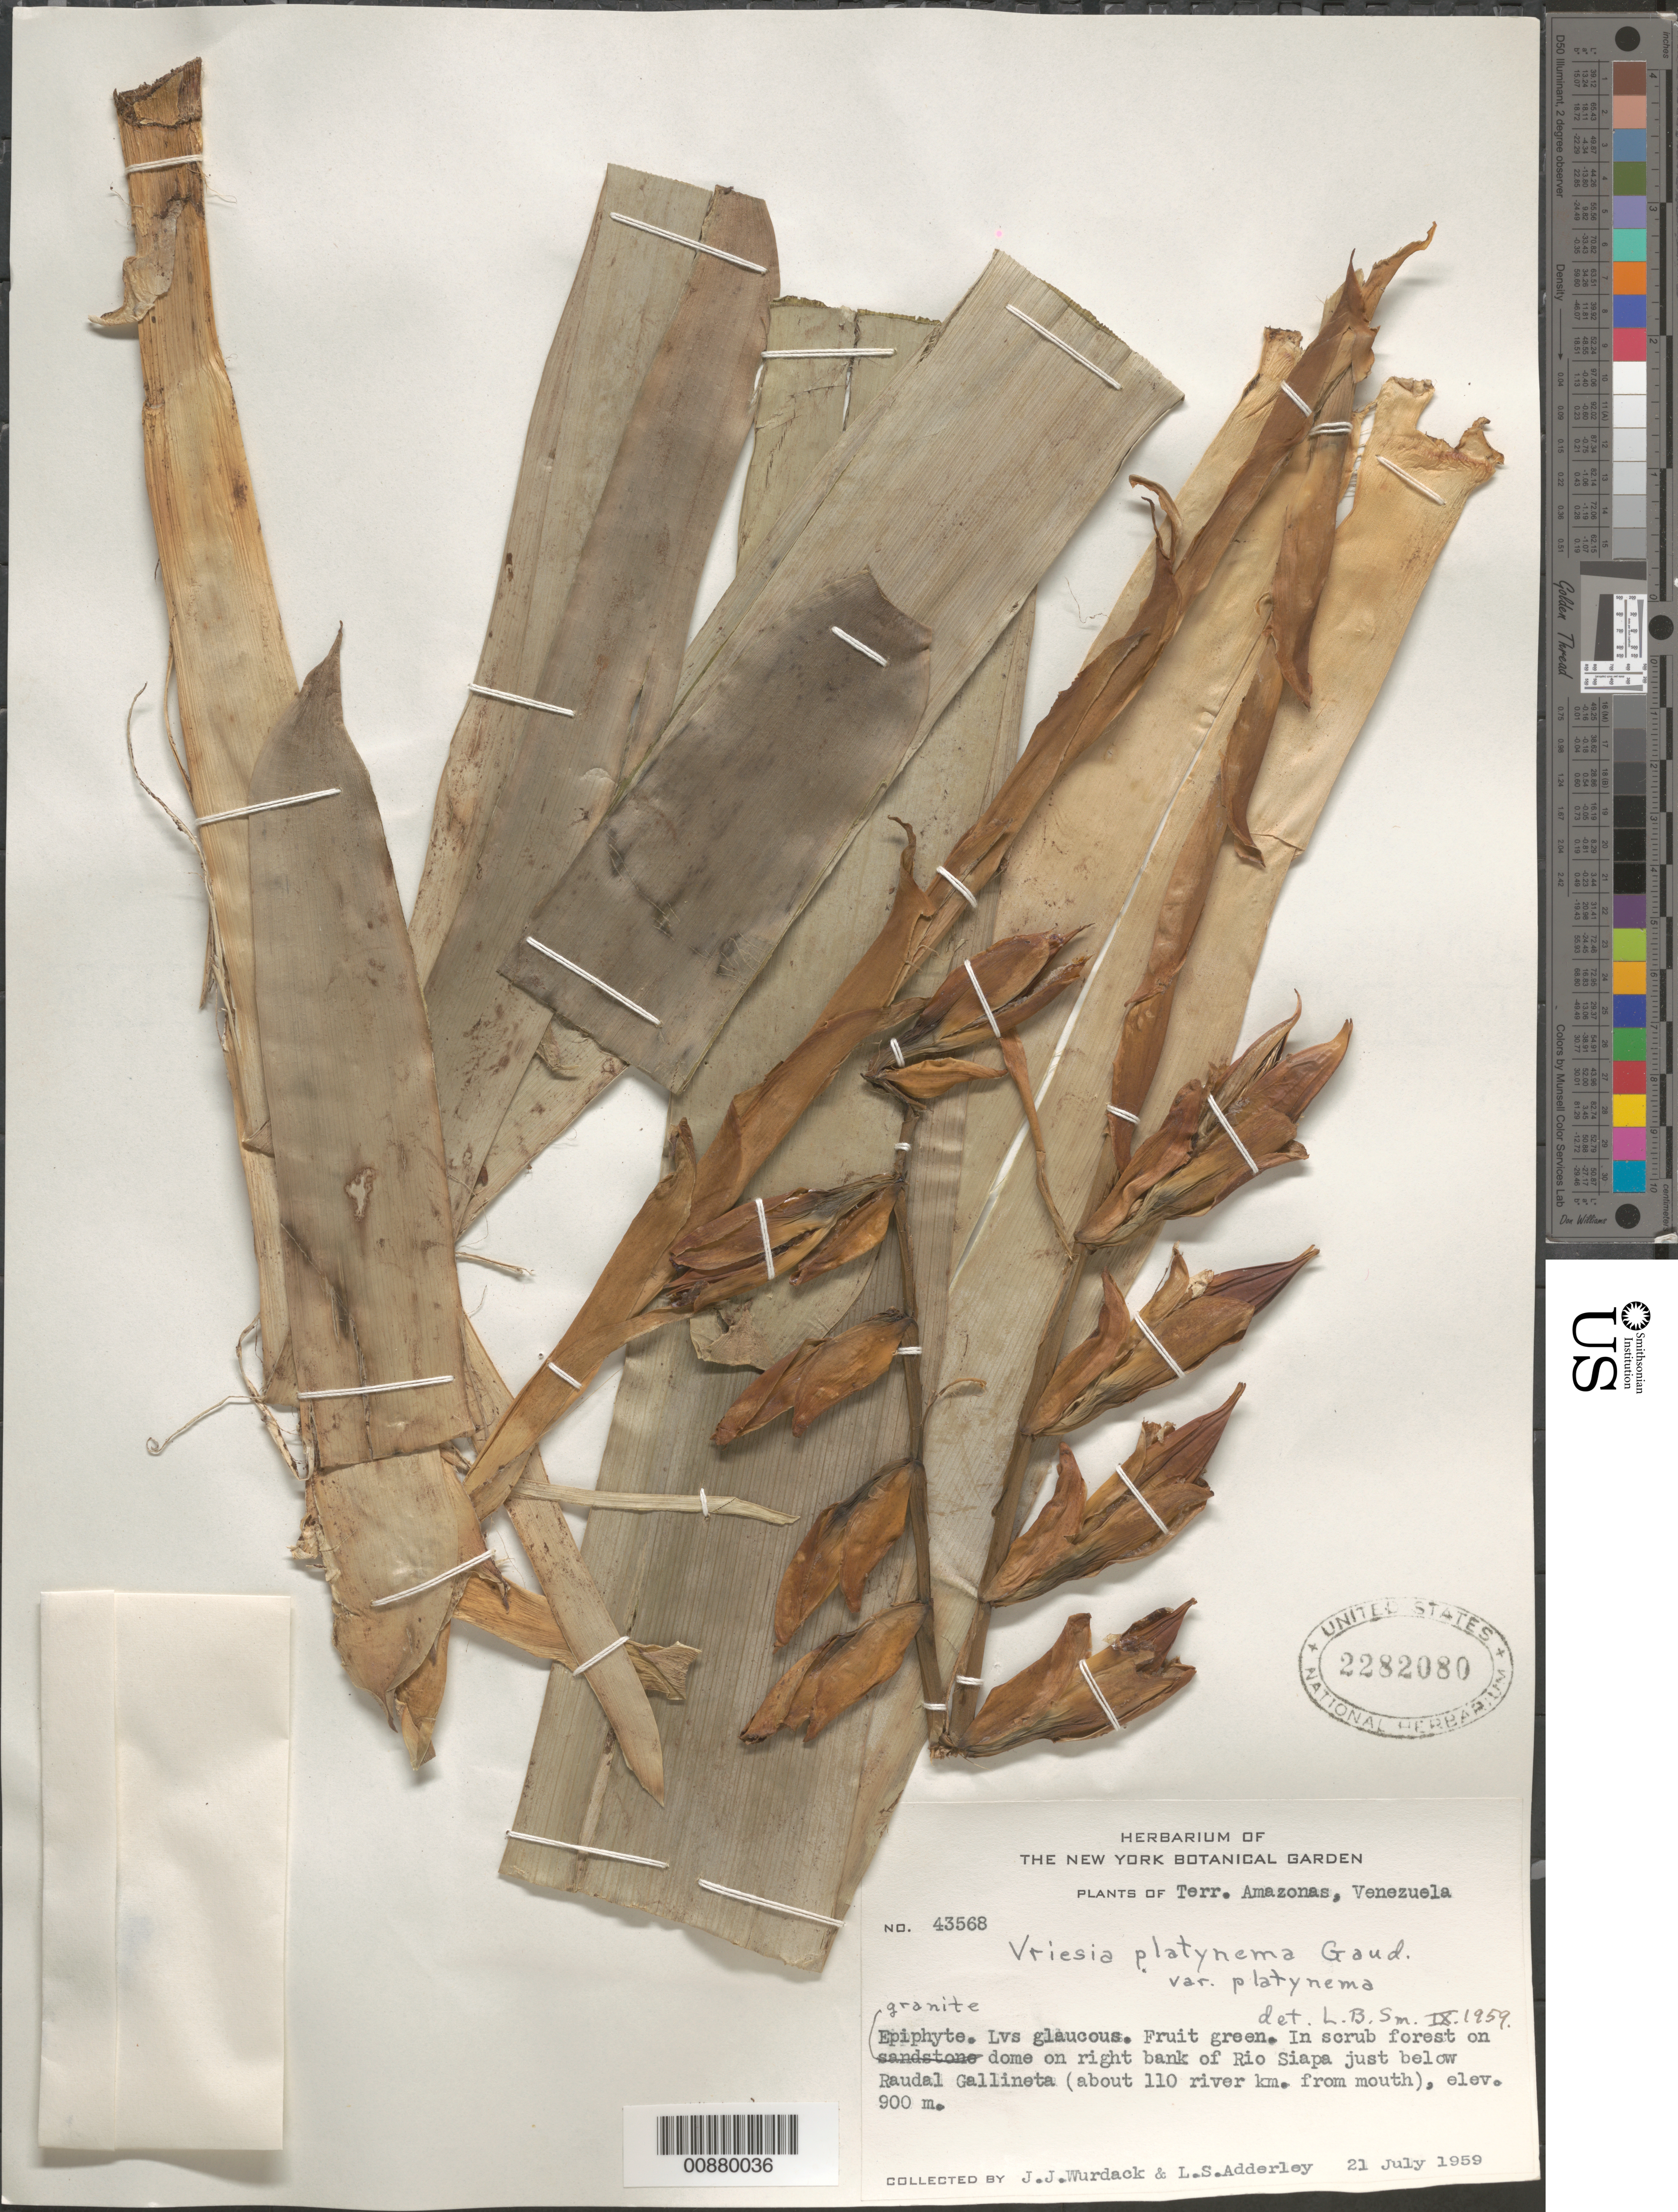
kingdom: Plantae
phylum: Tracheophyta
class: Liliopsida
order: Poales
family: Bromeliaceae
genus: Vriesea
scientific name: Vriesea platynema var. platynema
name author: Gaudich.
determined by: Smith, Lyman B., (US), NMNH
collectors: J. J. Wurdack & L. S. Adderley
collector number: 43568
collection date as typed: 21-Jul-59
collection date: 1959-07-21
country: Venezuela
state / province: Amazonas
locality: Río Siapa, just below Raudal Gallineta (about 110 river km from mouth)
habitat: Scrub forest on granite dome on riverbank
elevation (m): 900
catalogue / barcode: US 2282080